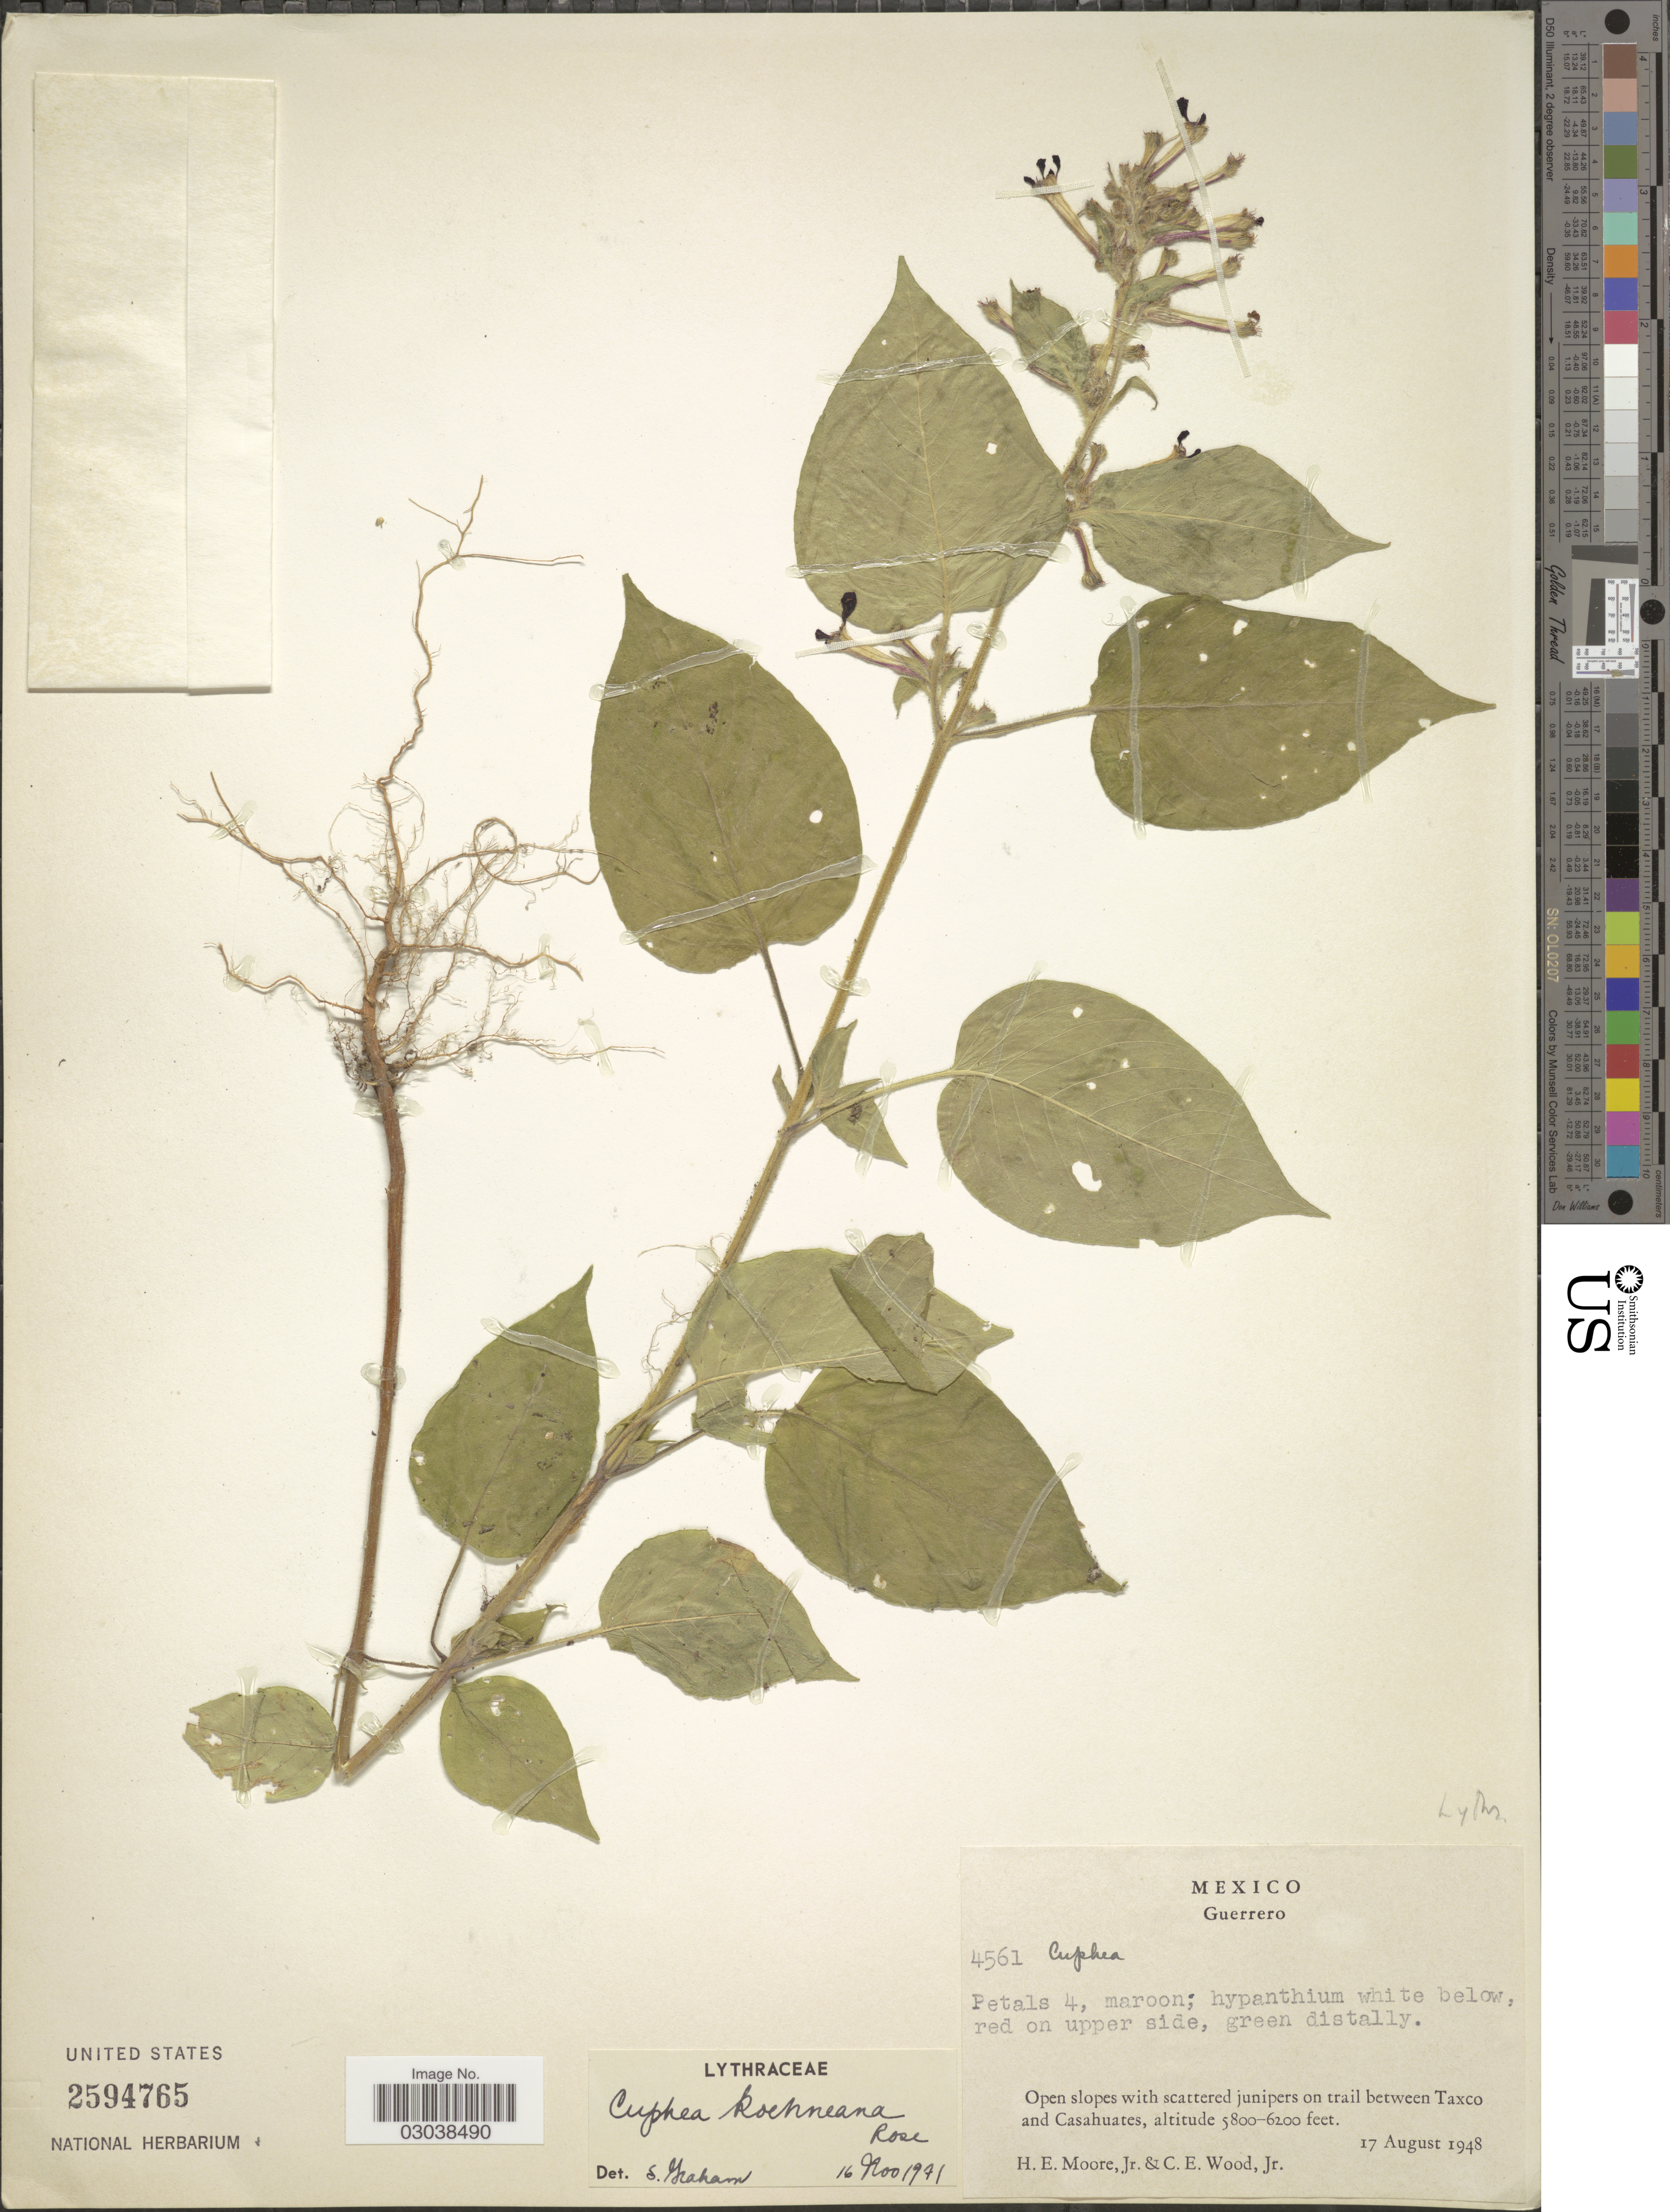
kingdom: Plantae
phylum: Tracheophyta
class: Magnoliopsida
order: Myrtales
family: Lythraceae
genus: Cuphea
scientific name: Cuphea koehneana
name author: Rose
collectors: H. Moore & C. Wood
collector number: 4561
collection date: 1948-08-17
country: Mexico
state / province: Guerrero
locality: On trail between Taxco and Casahuates.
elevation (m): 1768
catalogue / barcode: US 2594765